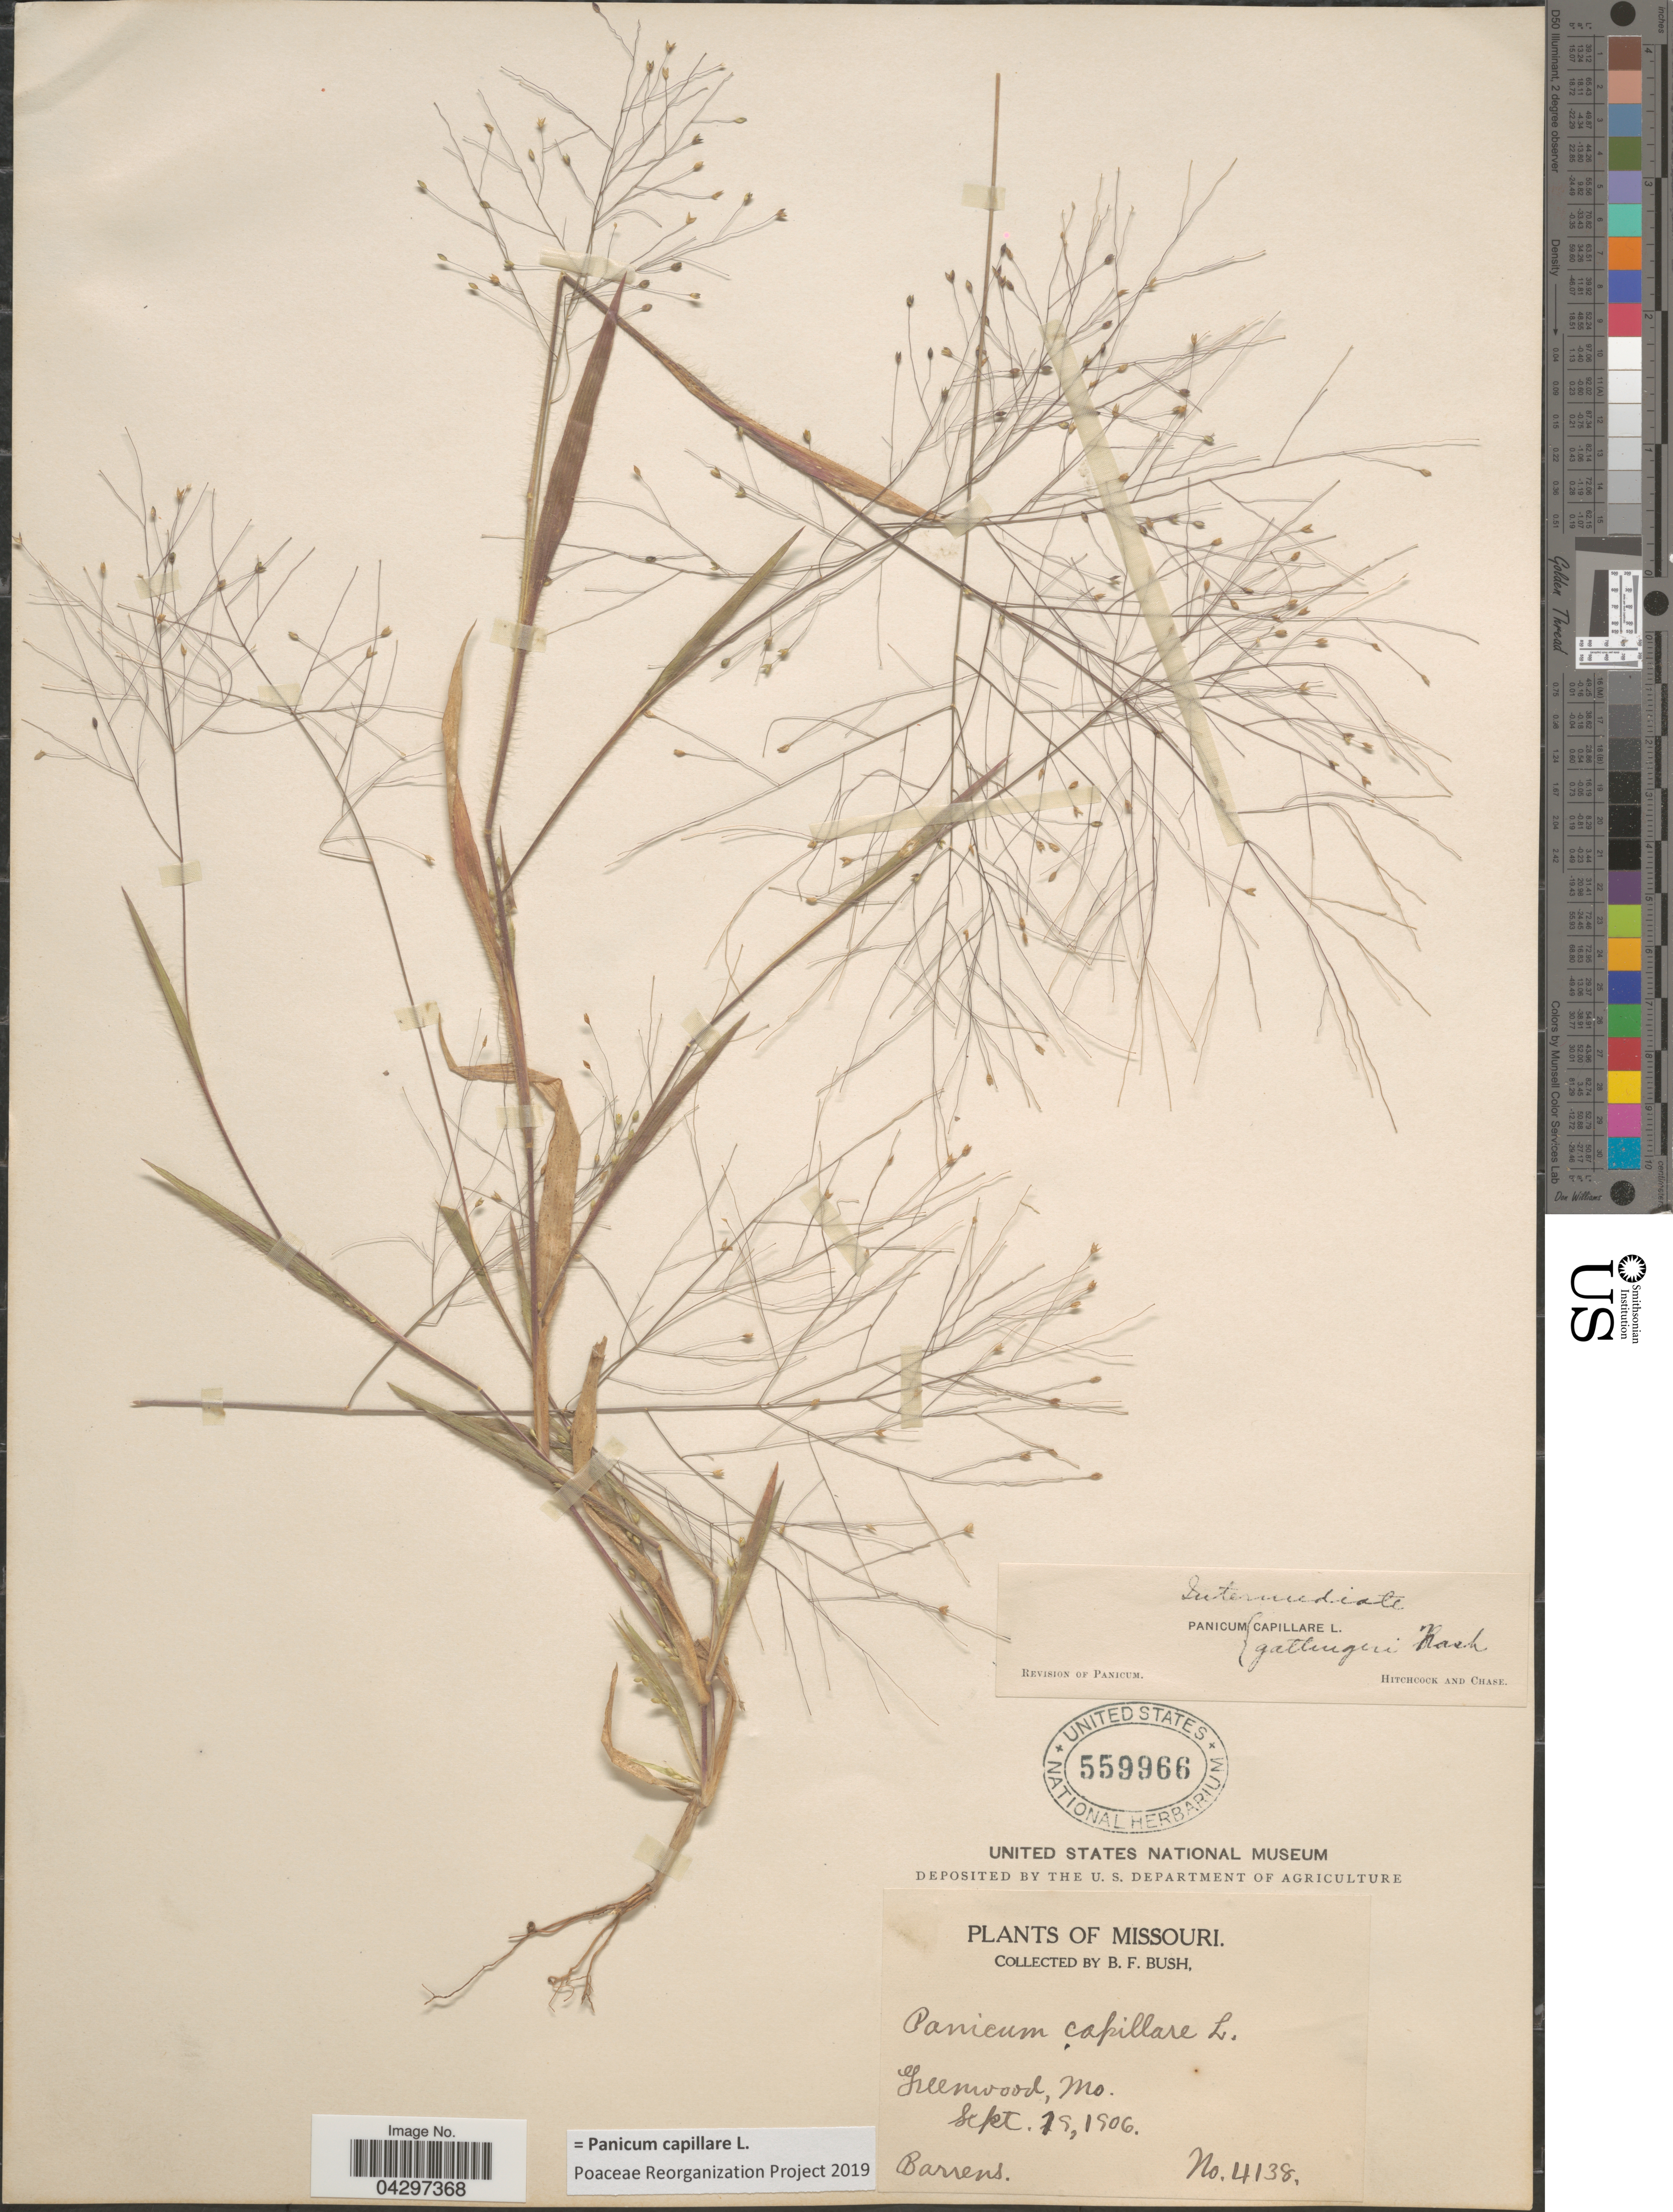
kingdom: Plantae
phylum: Tracheophyta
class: Liliopsida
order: Poales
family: Poaceae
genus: Panicum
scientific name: Panicum capillare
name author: L.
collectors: B. F. Bush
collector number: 4138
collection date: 1906-09-19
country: United States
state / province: Missouri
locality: Greenwood.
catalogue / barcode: US 559966